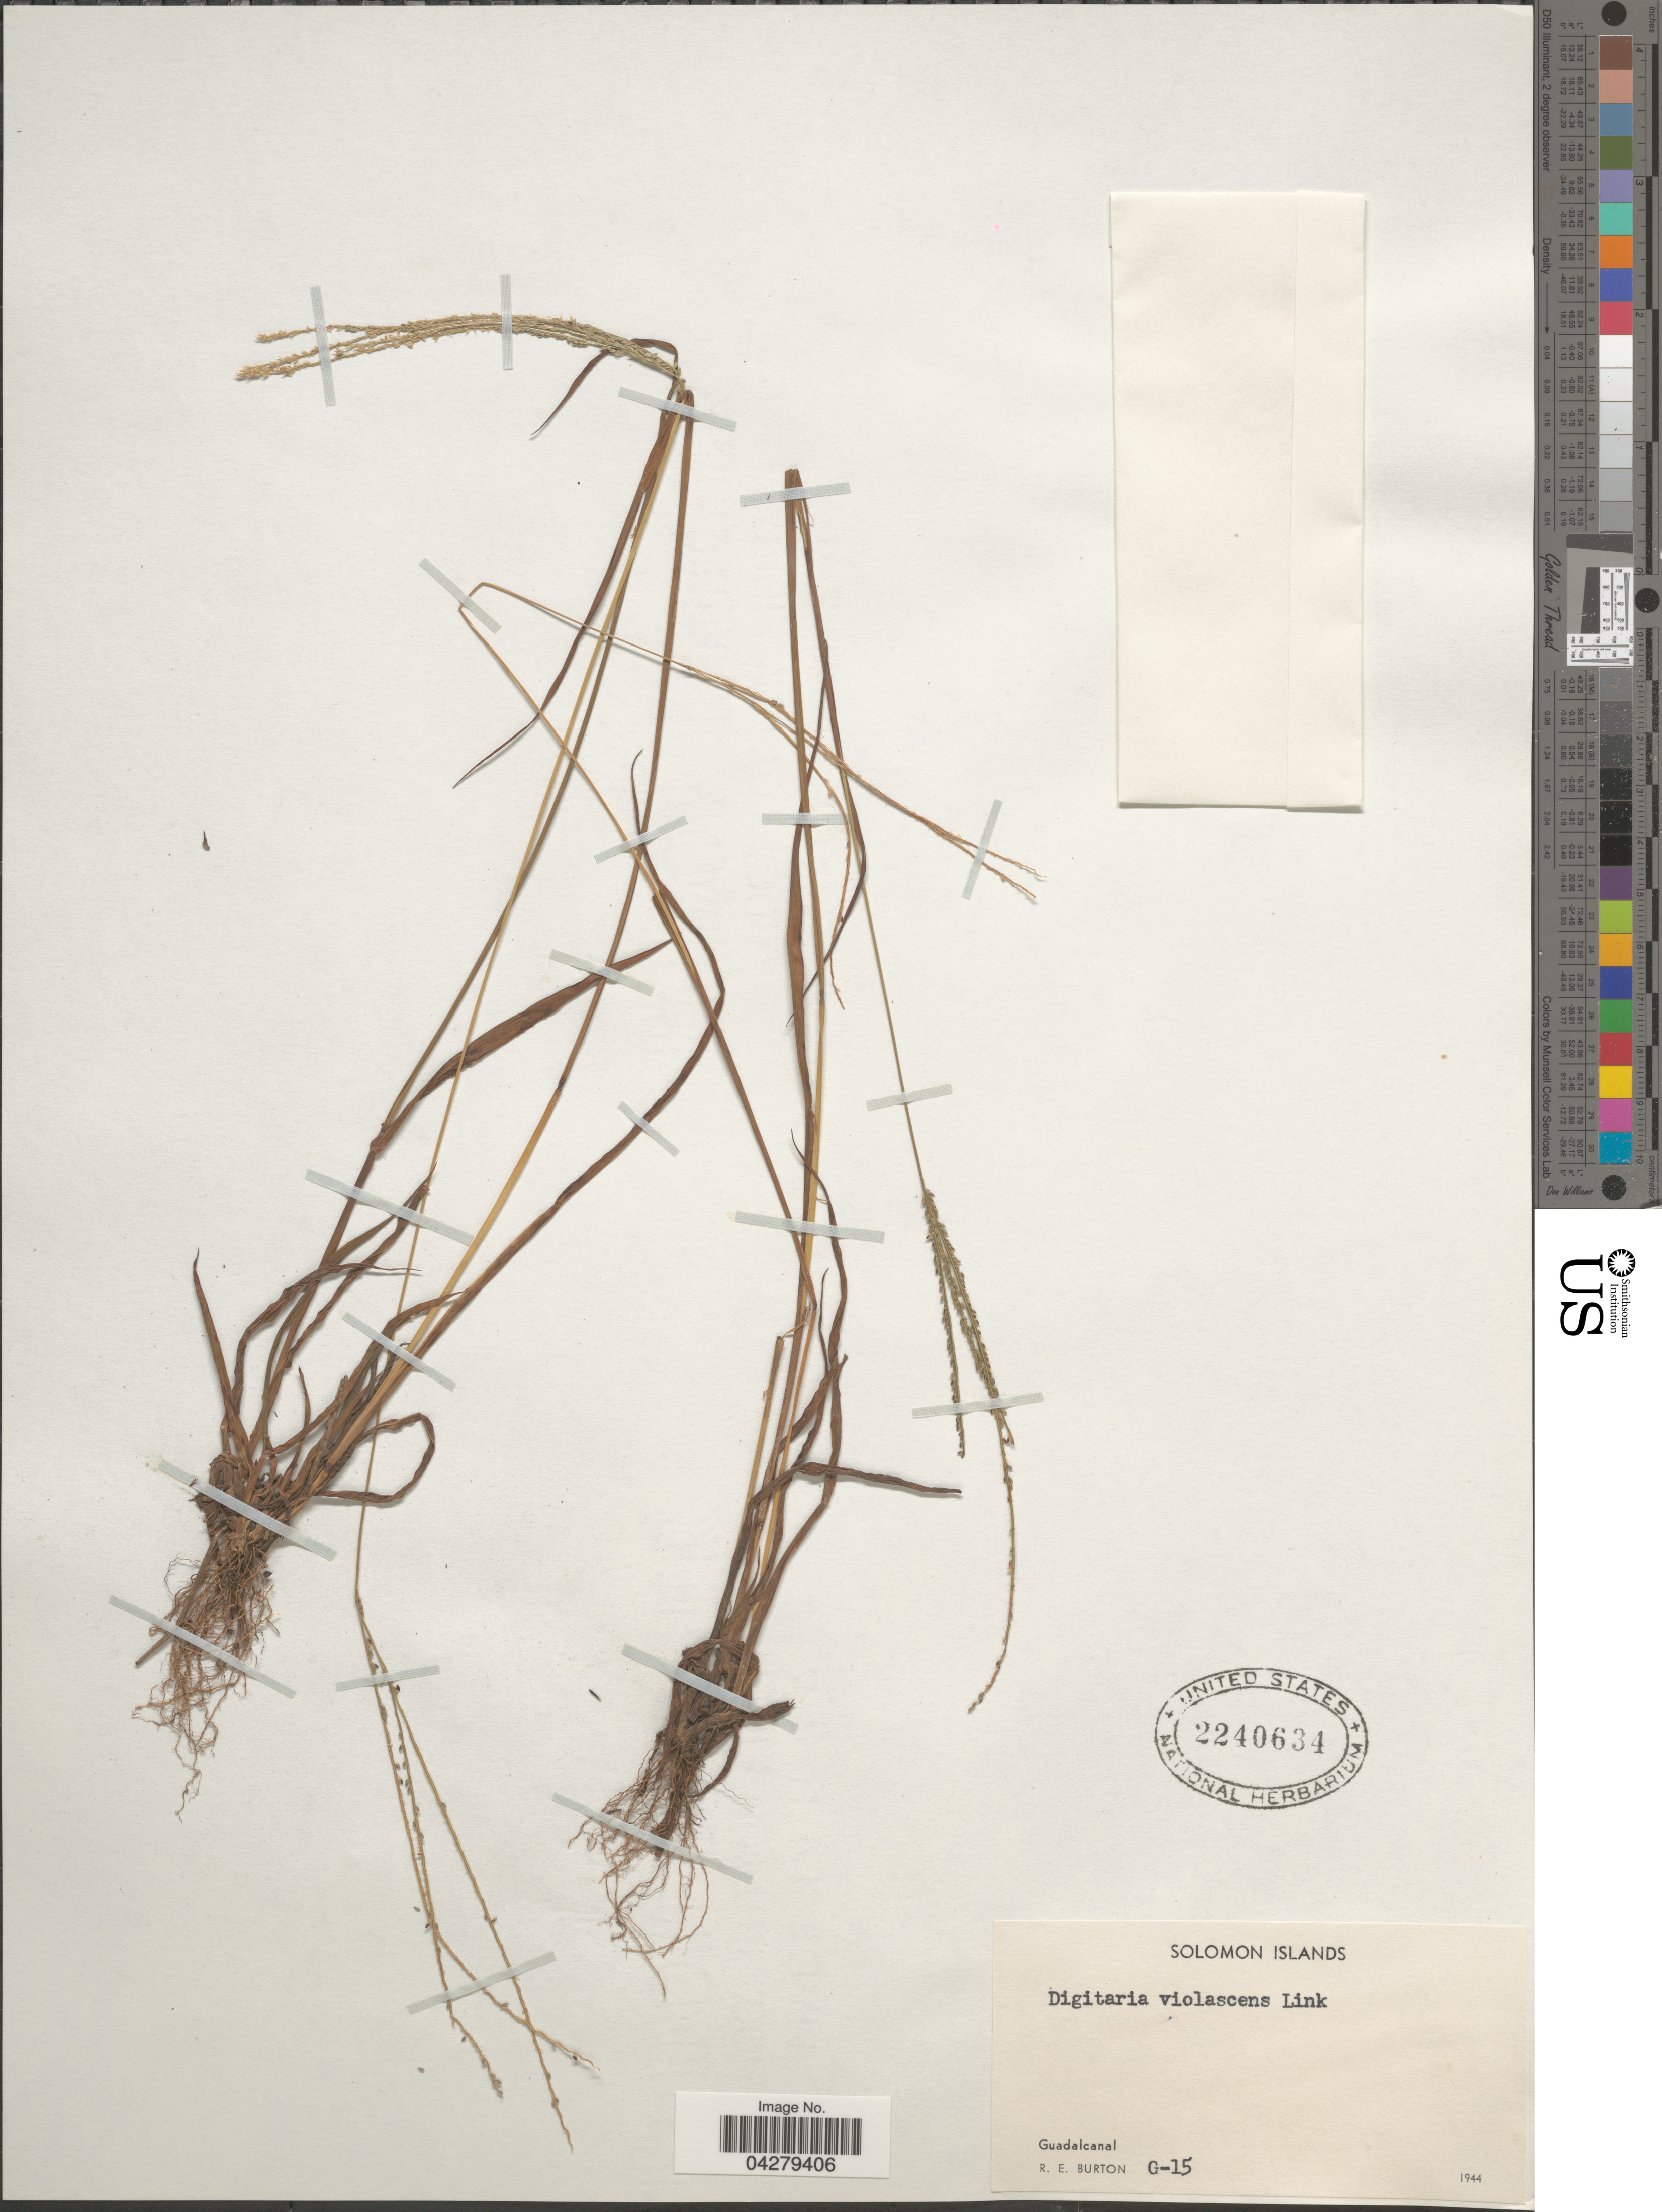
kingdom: Plantae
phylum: Tracheophyta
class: Liliopsida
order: Poales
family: Poaceae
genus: Digitaria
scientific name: Digitaria violascens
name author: Link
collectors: R. Burton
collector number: G-15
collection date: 1944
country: Solomon Islands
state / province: Solomon Islands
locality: Guadalcanal.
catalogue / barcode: US 2240634